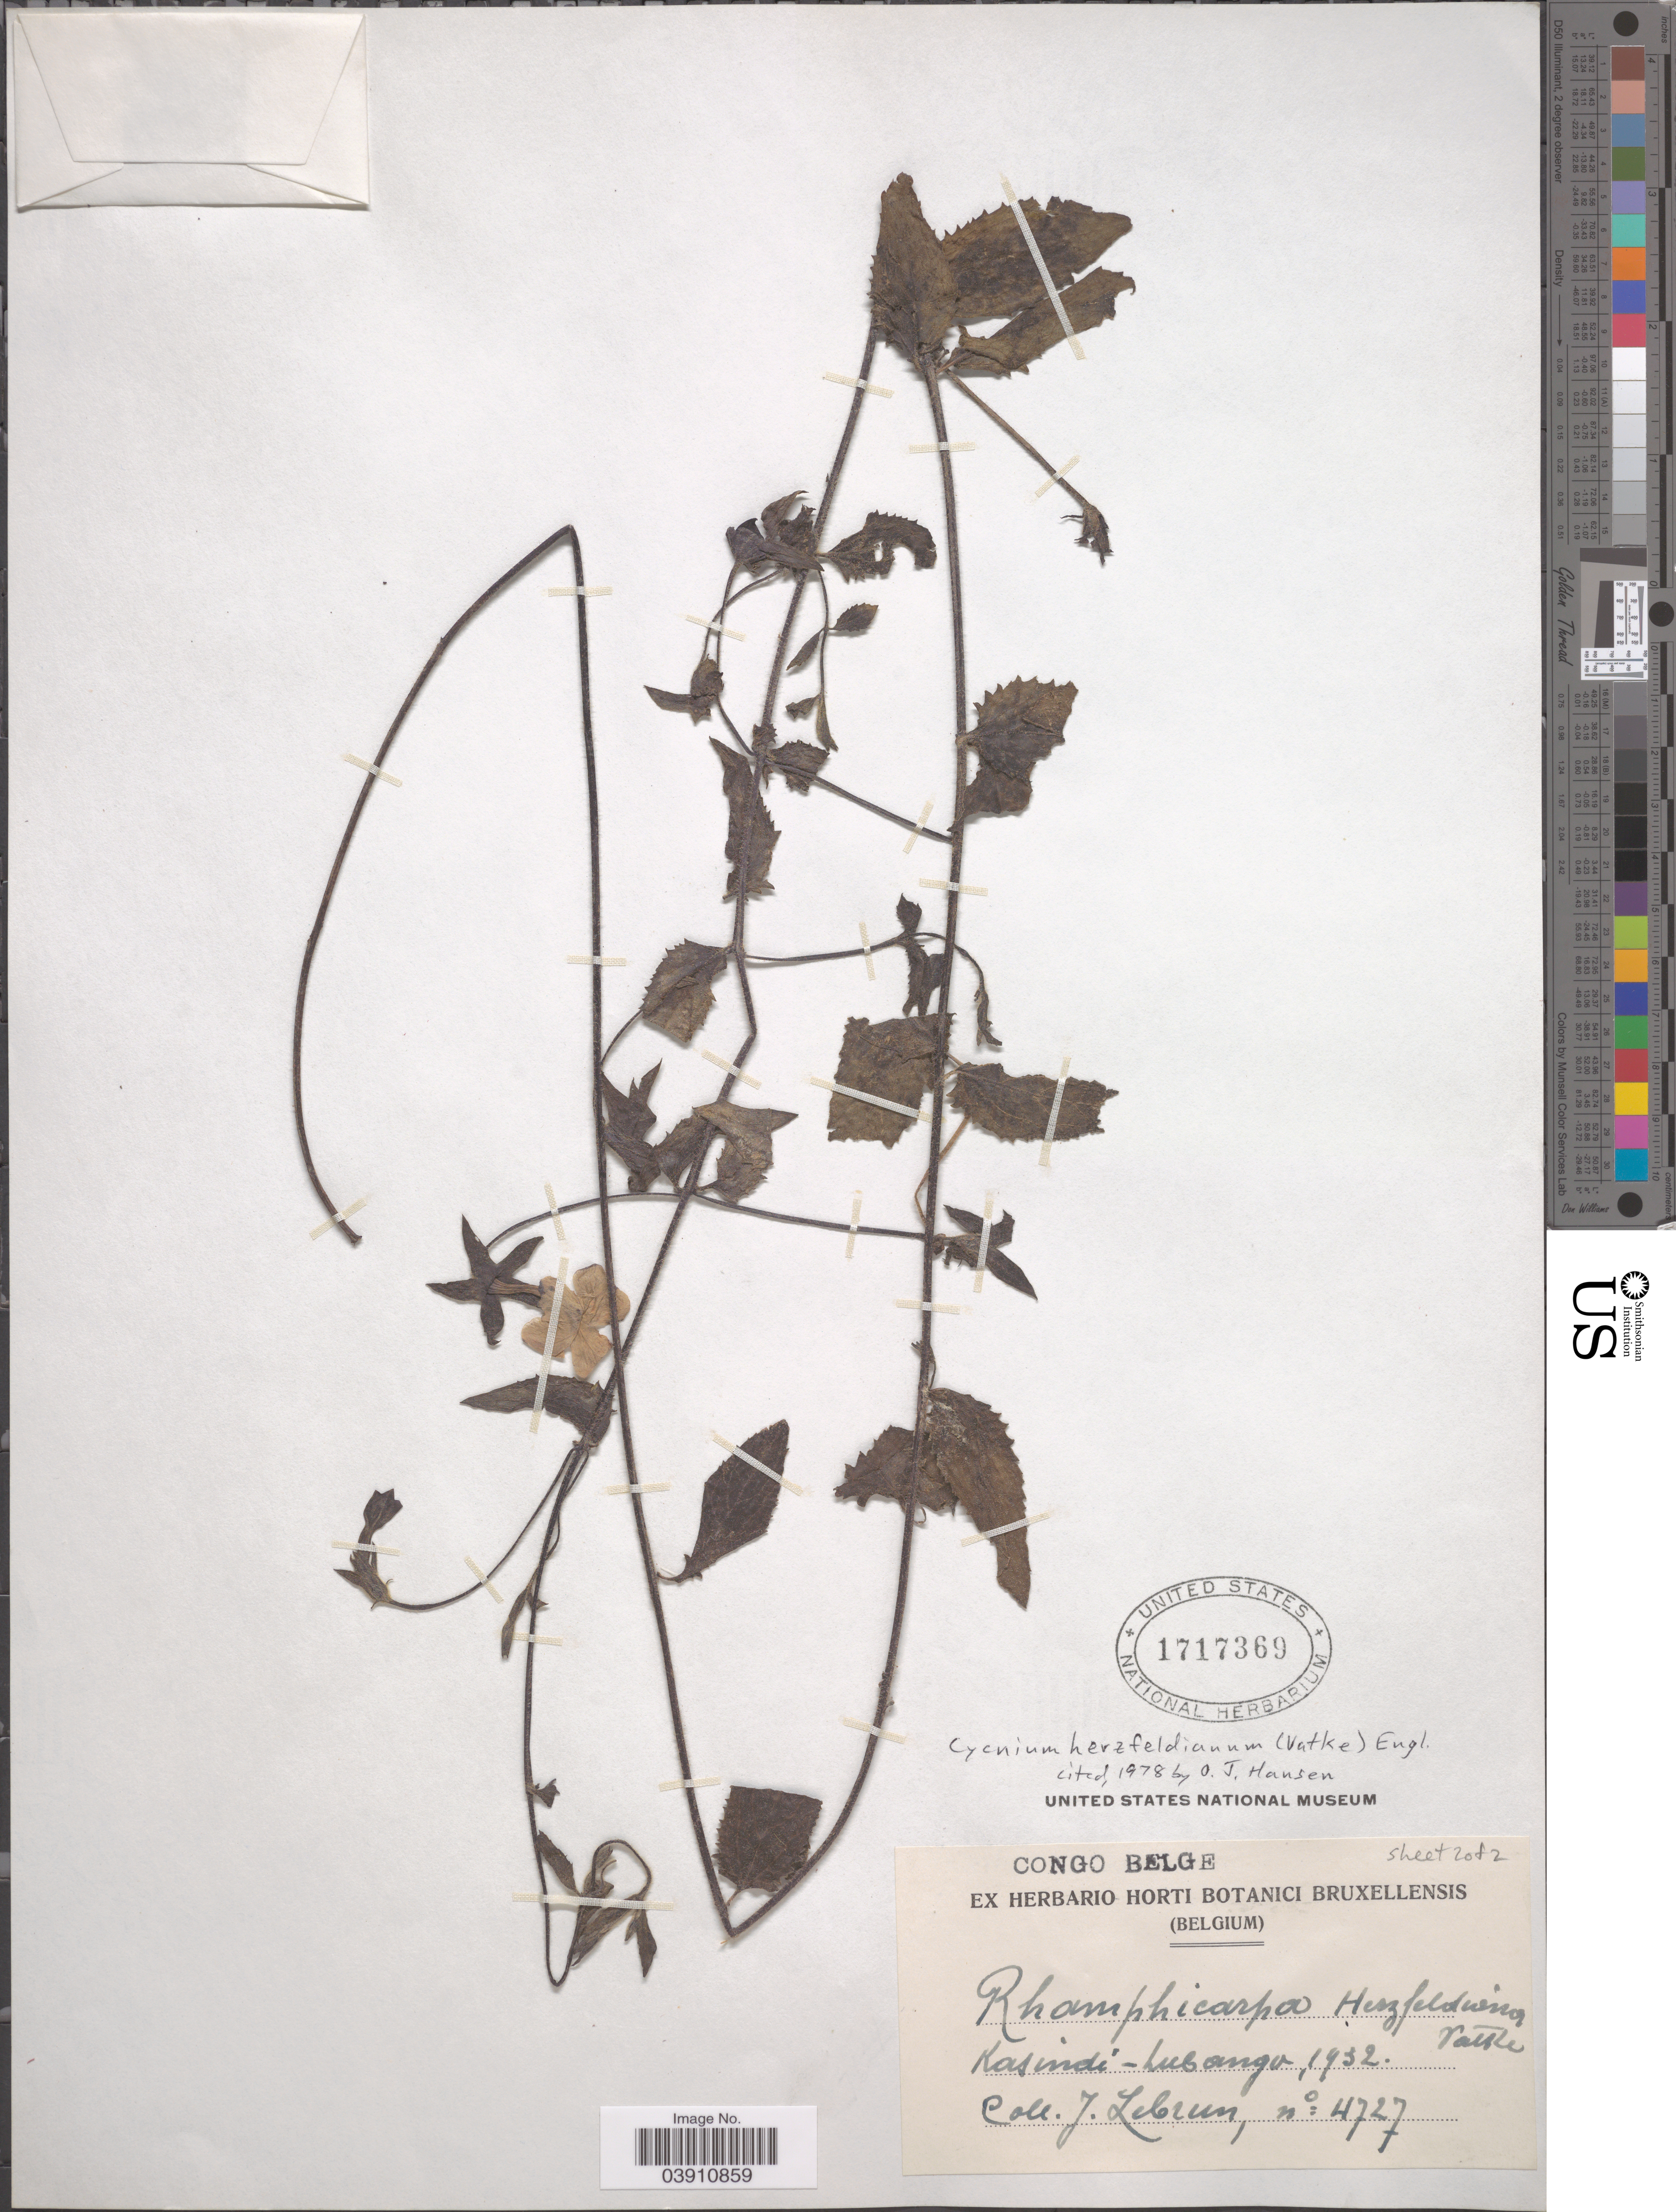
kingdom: Plantae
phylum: Tracheophyta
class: Magnoliopsida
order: Lamiales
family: Orobanchaceae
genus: Cycnium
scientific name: Cycnium herzfeldianum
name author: (Vatke) Engl.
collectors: J. A. Lebrun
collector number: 4727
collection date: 1932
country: Congo, Democratic Republic of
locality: Congo Belge. Kasindi-Lubango.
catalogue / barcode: US 1717369